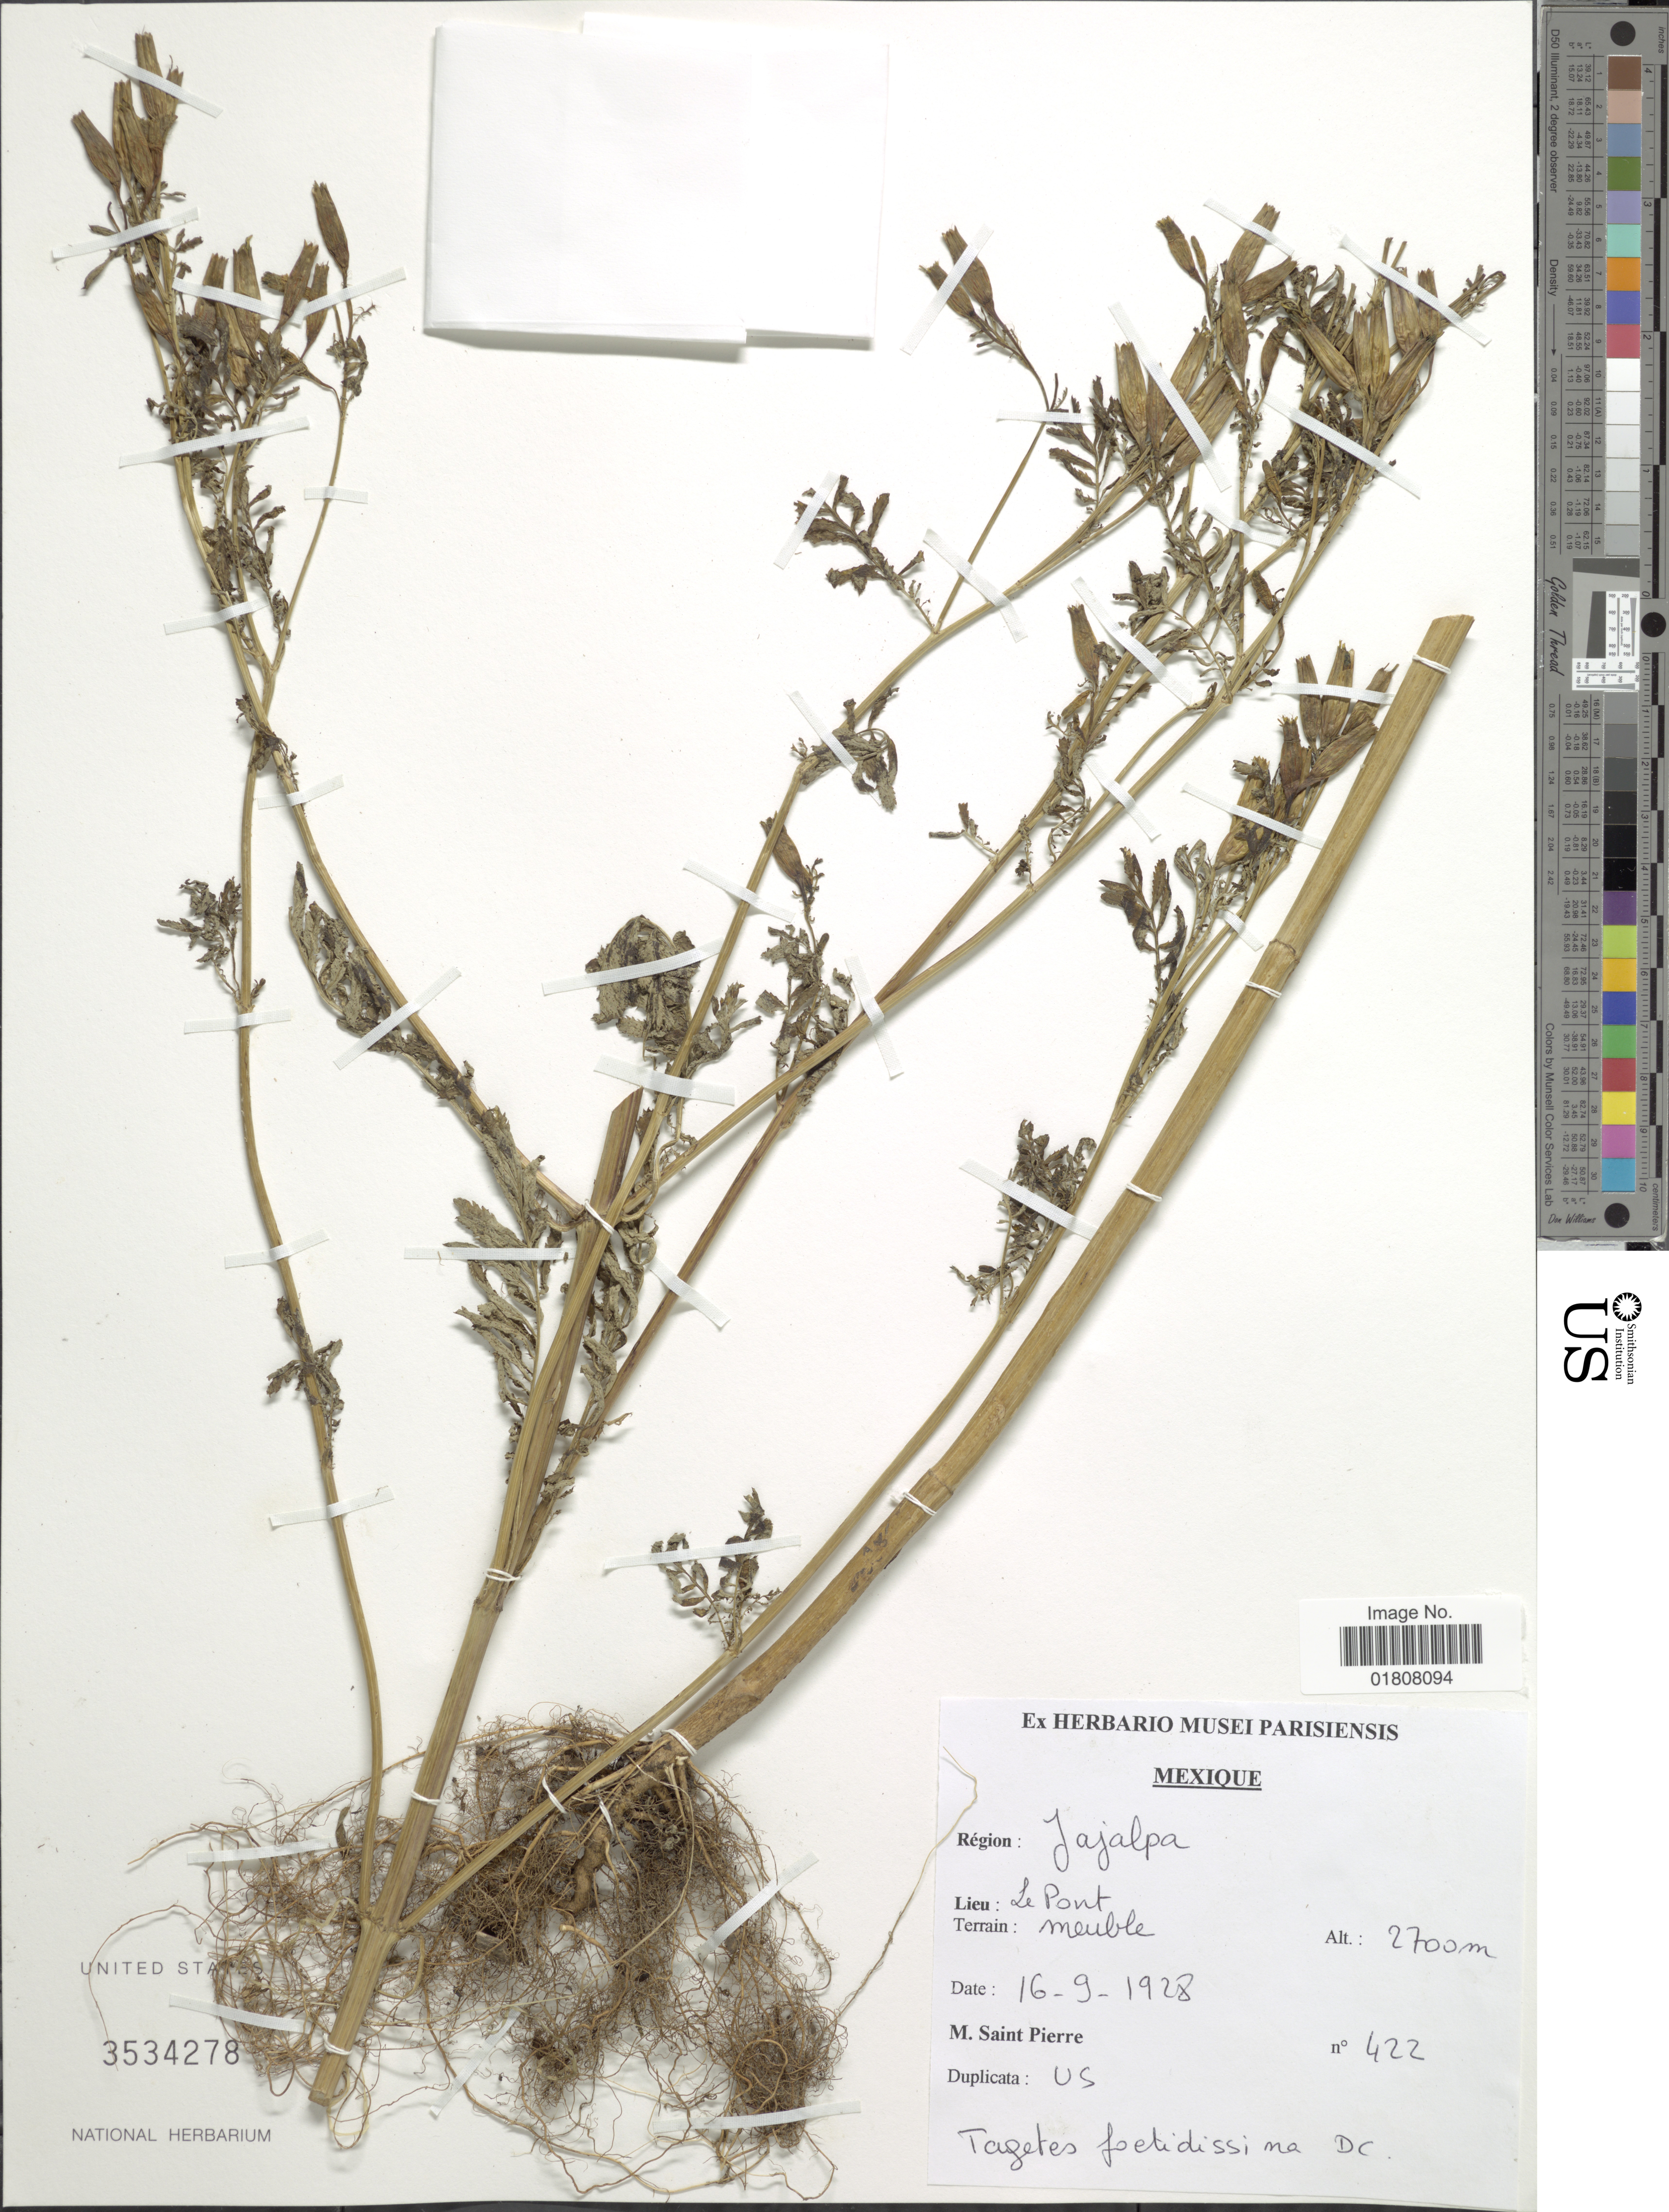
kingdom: Plantae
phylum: Tracheophyta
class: Magnoliopsida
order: Asterales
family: Asteraceae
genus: Tagetes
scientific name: Tagetes foetidissima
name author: DC.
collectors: M. Saint-Pierre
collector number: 422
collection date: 1928-09-16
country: Mexico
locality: Jajalpa, Le Pont, Meuble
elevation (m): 2700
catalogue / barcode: US 3534278